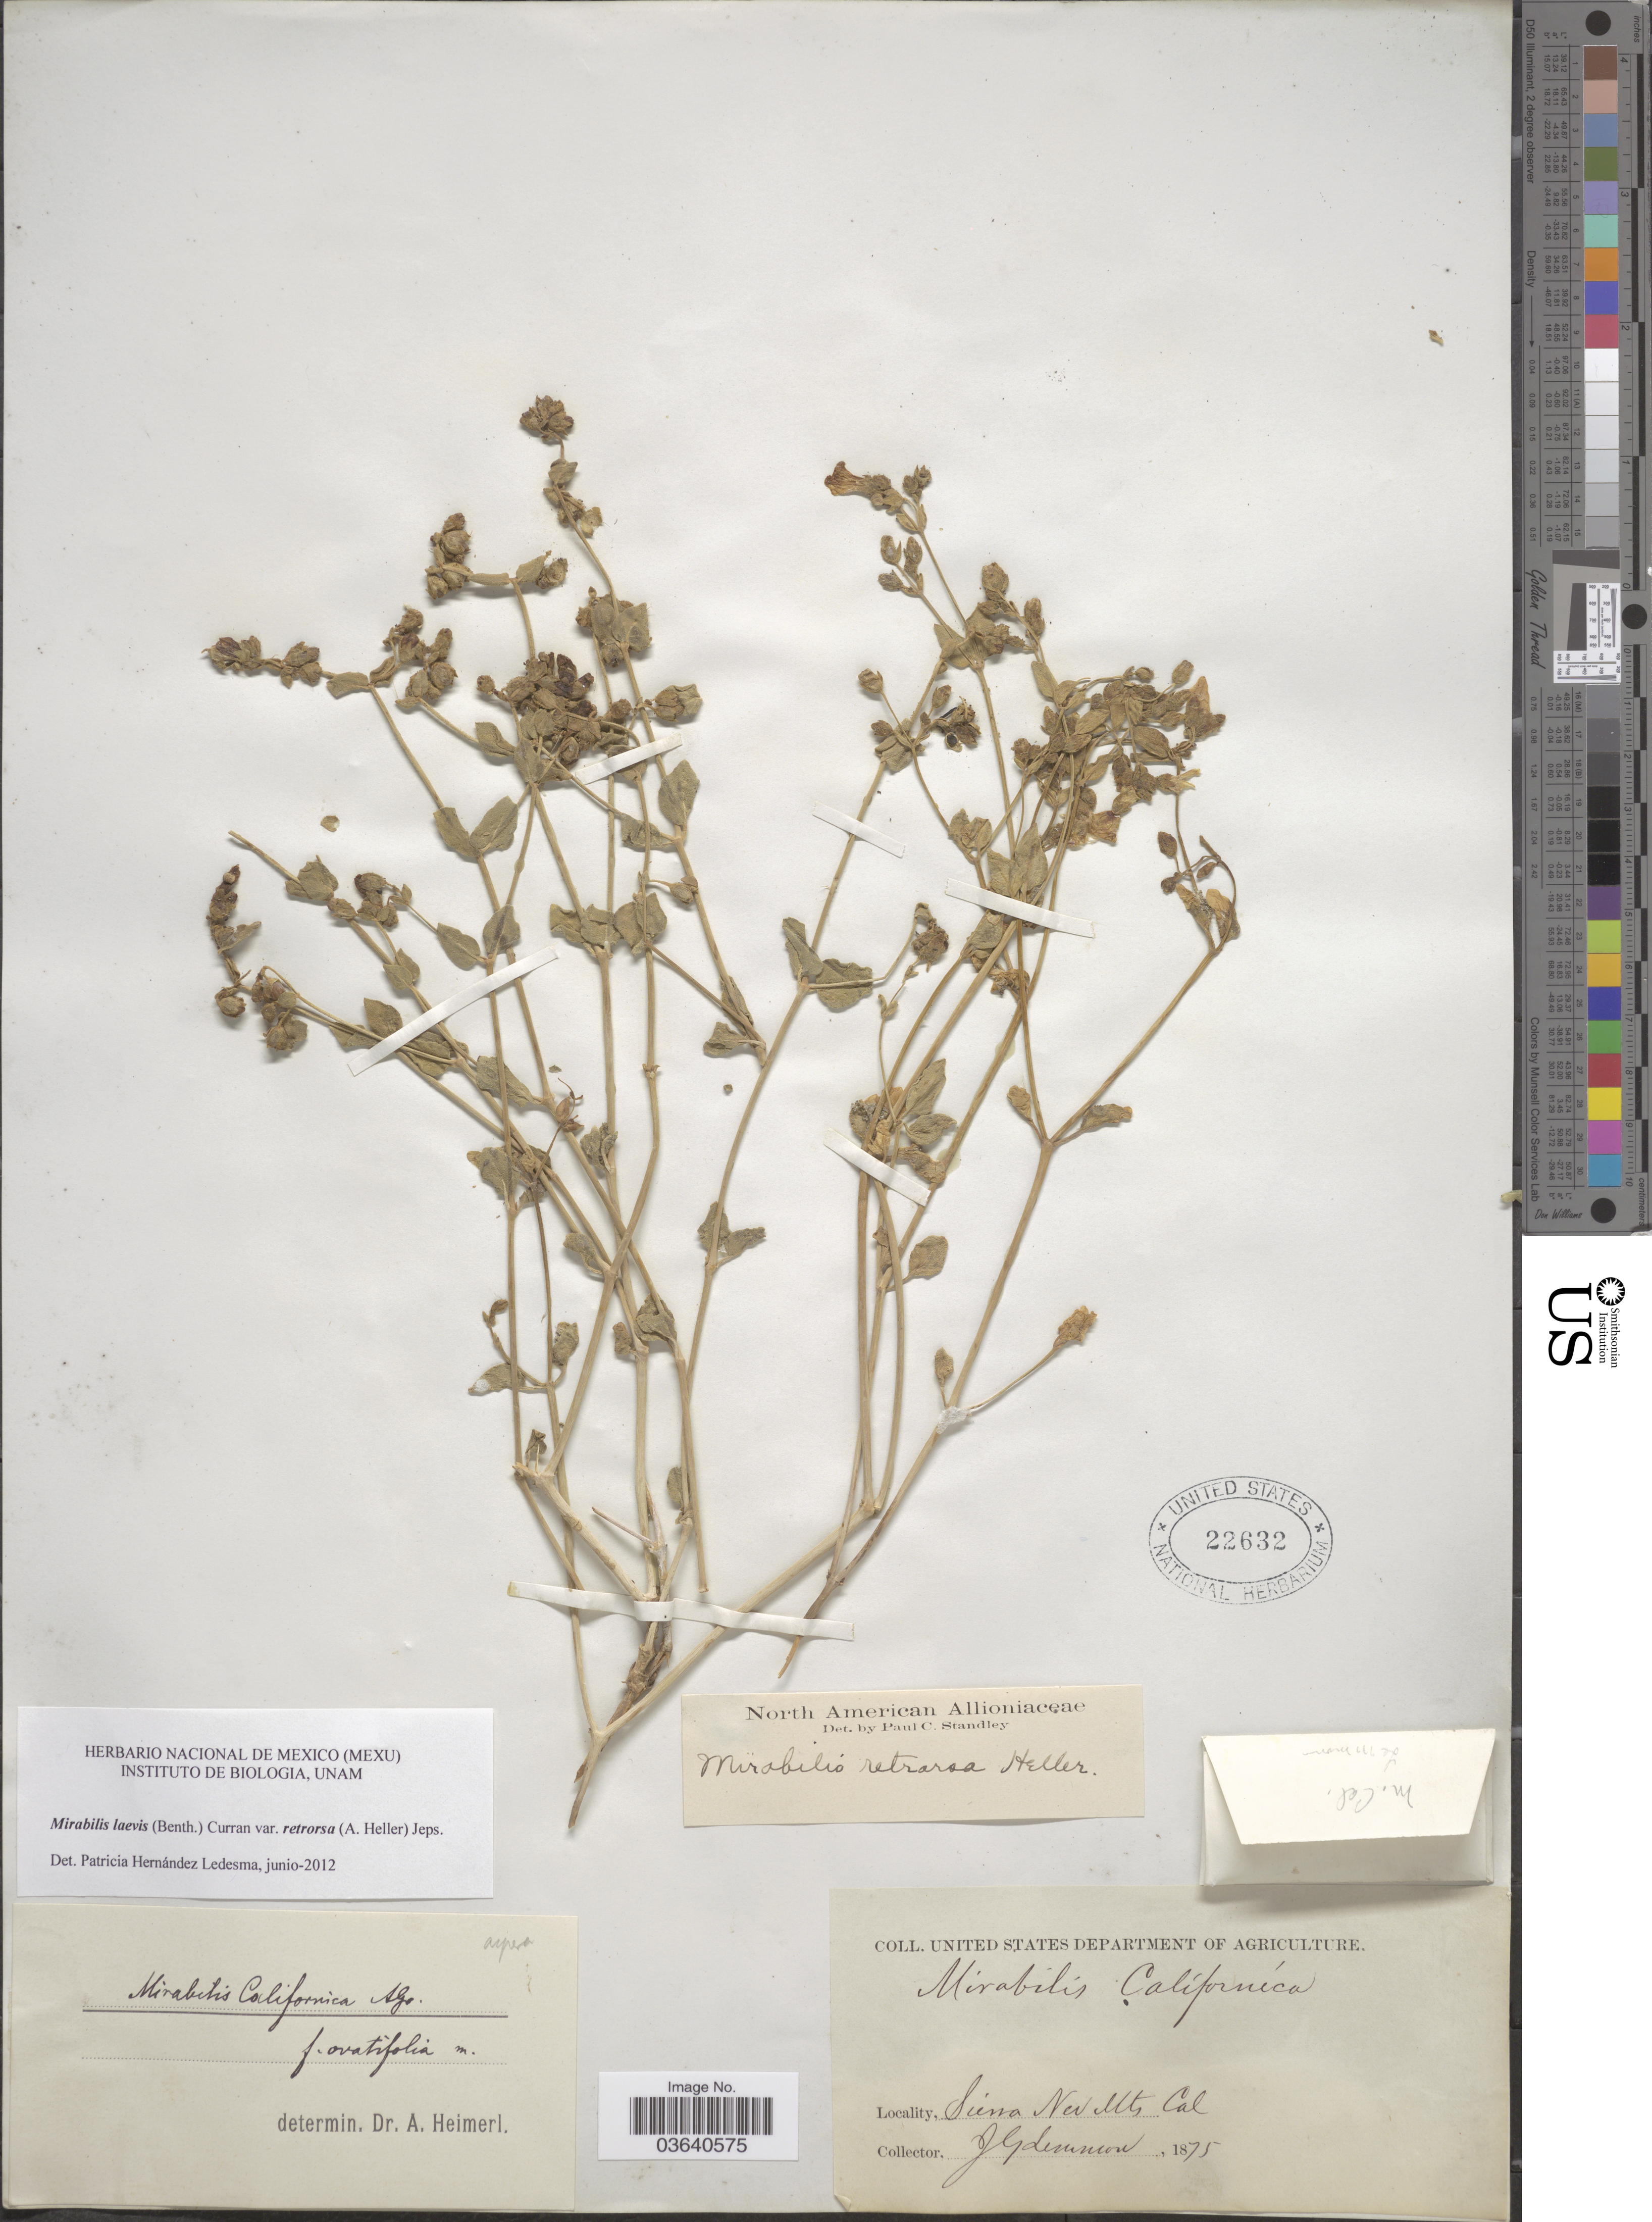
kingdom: Plantae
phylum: Tracheophyta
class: Magnoliopsida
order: Caryophyllales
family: Nyctaginaceae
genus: Mirabilis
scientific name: Mirabilis laevis var. retrorsa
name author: (A. Heller) Jeps.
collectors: J. Lemmon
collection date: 1875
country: United States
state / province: California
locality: Sierra Nev. Mts.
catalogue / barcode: US 22632